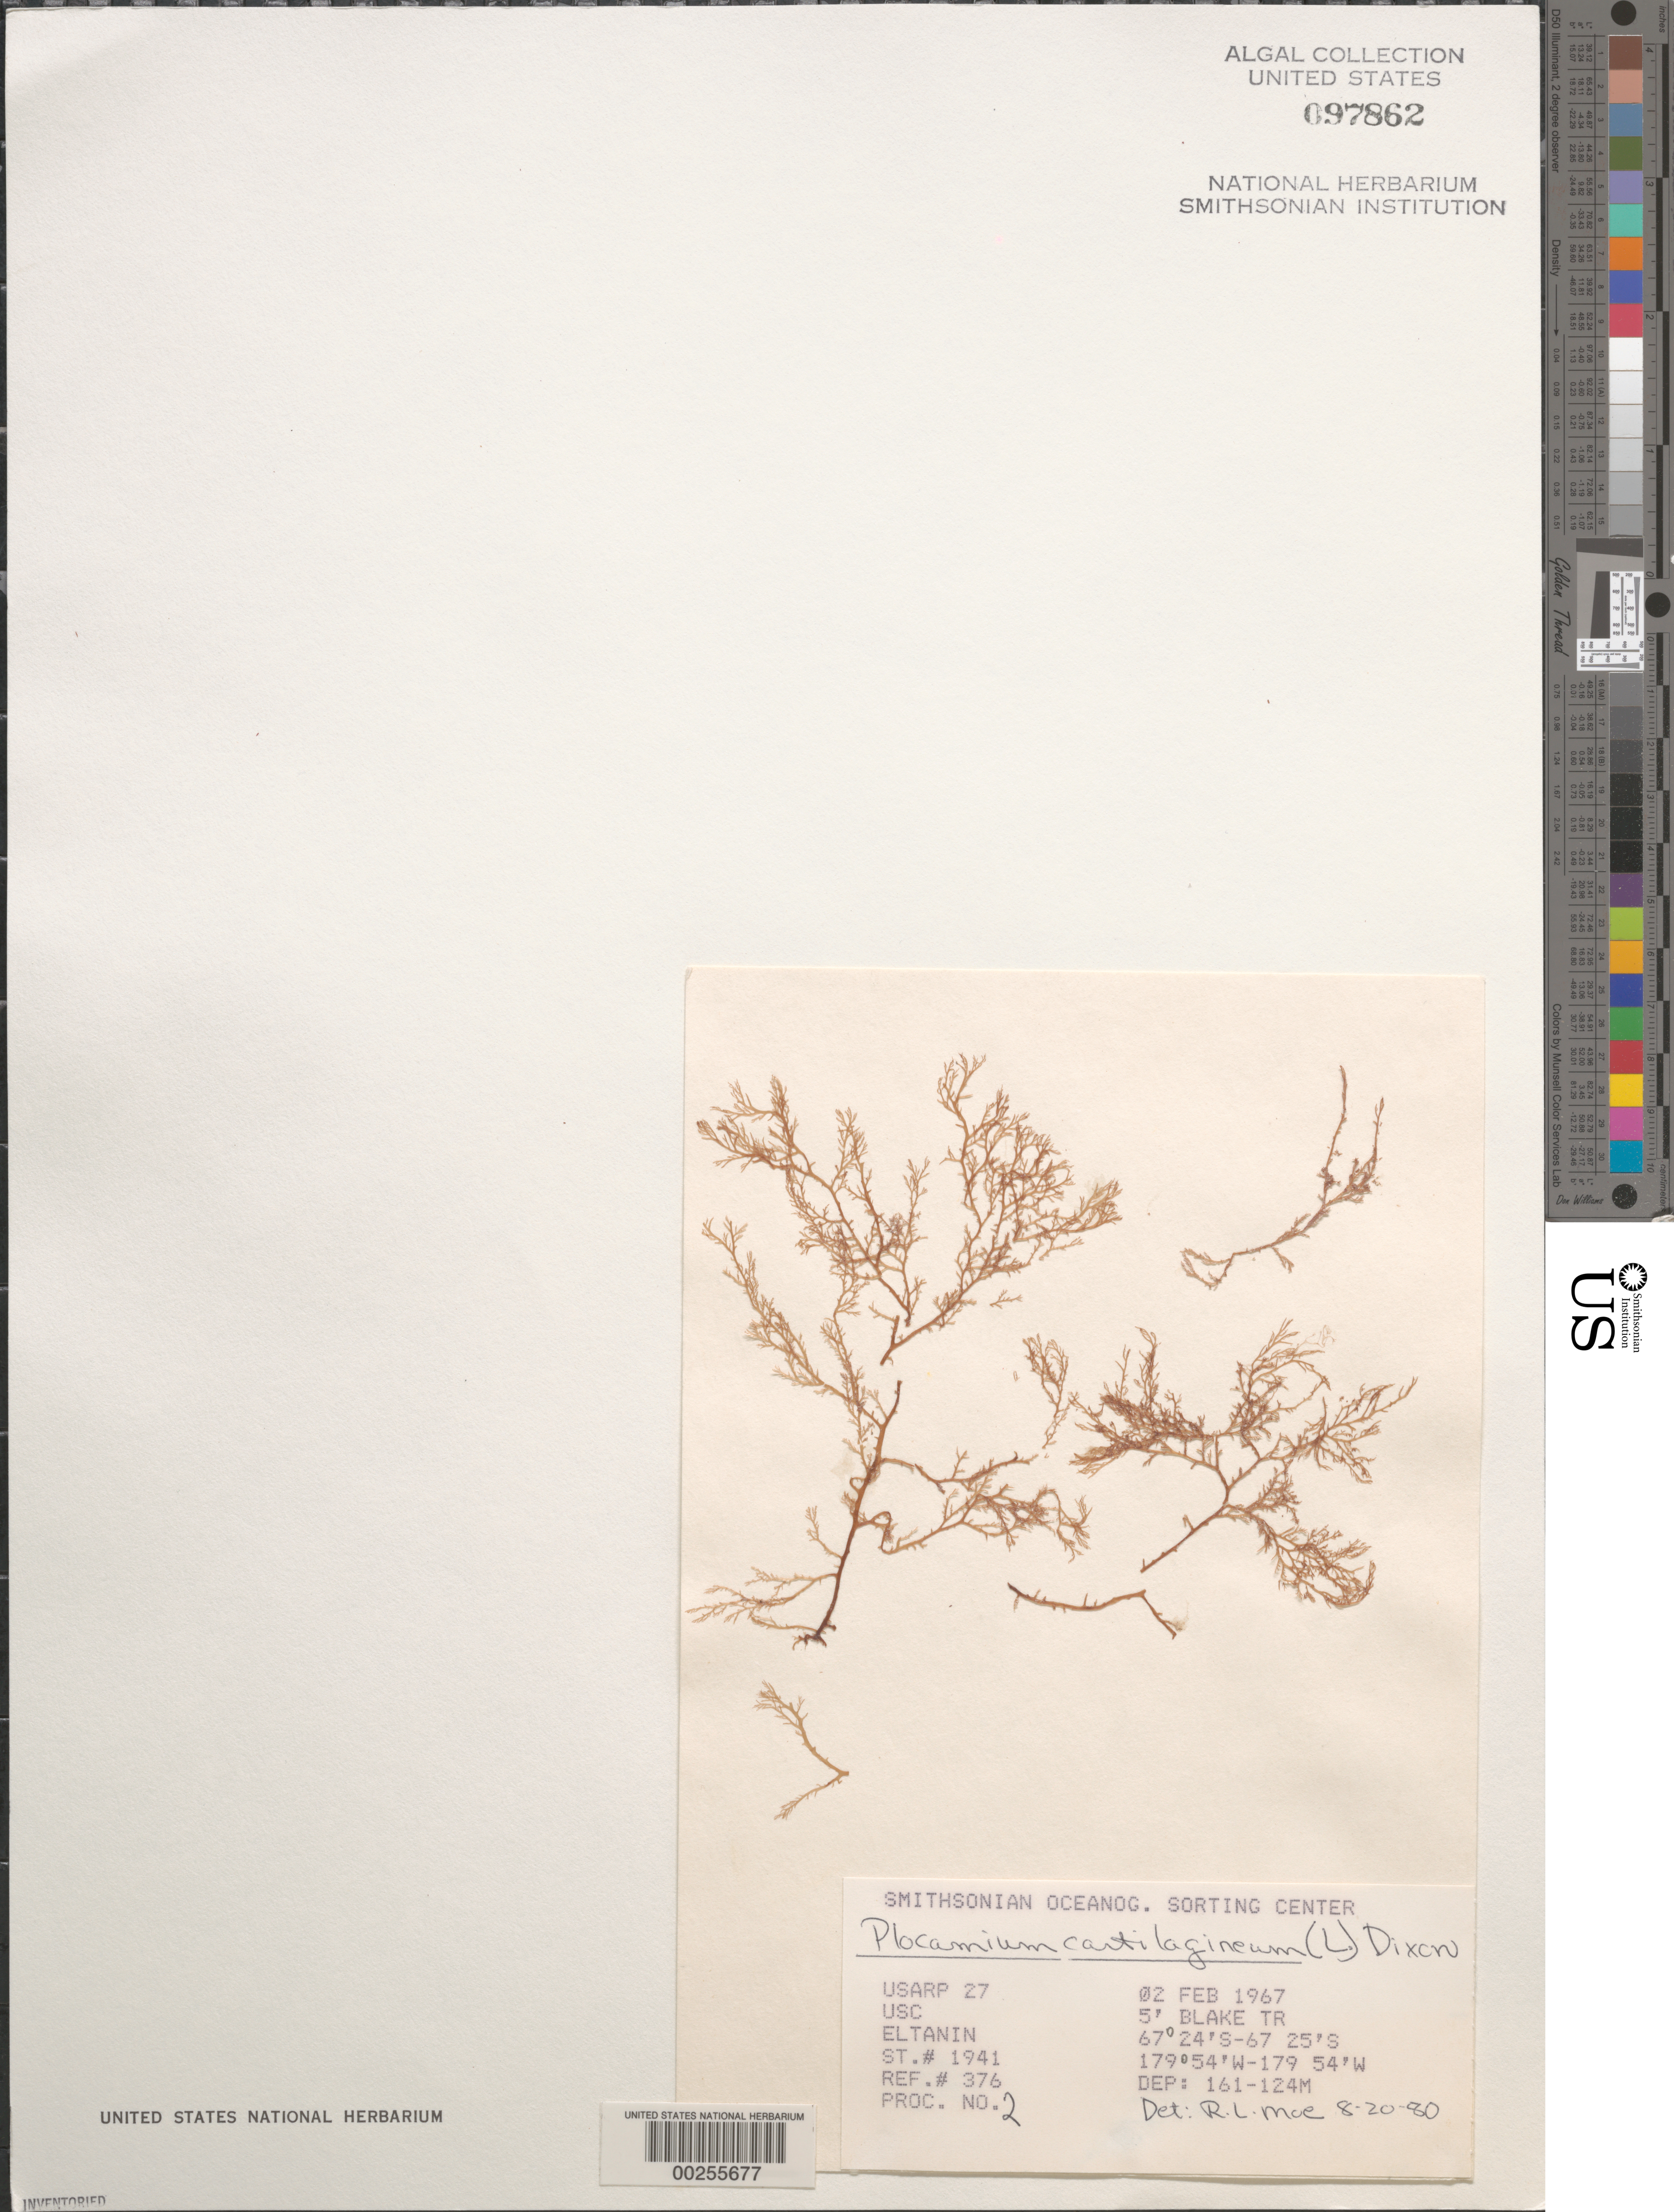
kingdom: Plantae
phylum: Rhodophyta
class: Florideophyceae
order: Plocamiales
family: Plocamiaceae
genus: Plocamium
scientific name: Plocamium cartilagineum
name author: (L.) P.S. Dixon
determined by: Moe, R. L.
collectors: USC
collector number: Station 1941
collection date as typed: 02 Feb 1967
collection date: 1967-02-02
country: Antarctica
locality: Ross Sea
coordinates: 67 24'S; 67 25'S, 179 54'W; 179 54'W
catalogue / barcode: US 97862